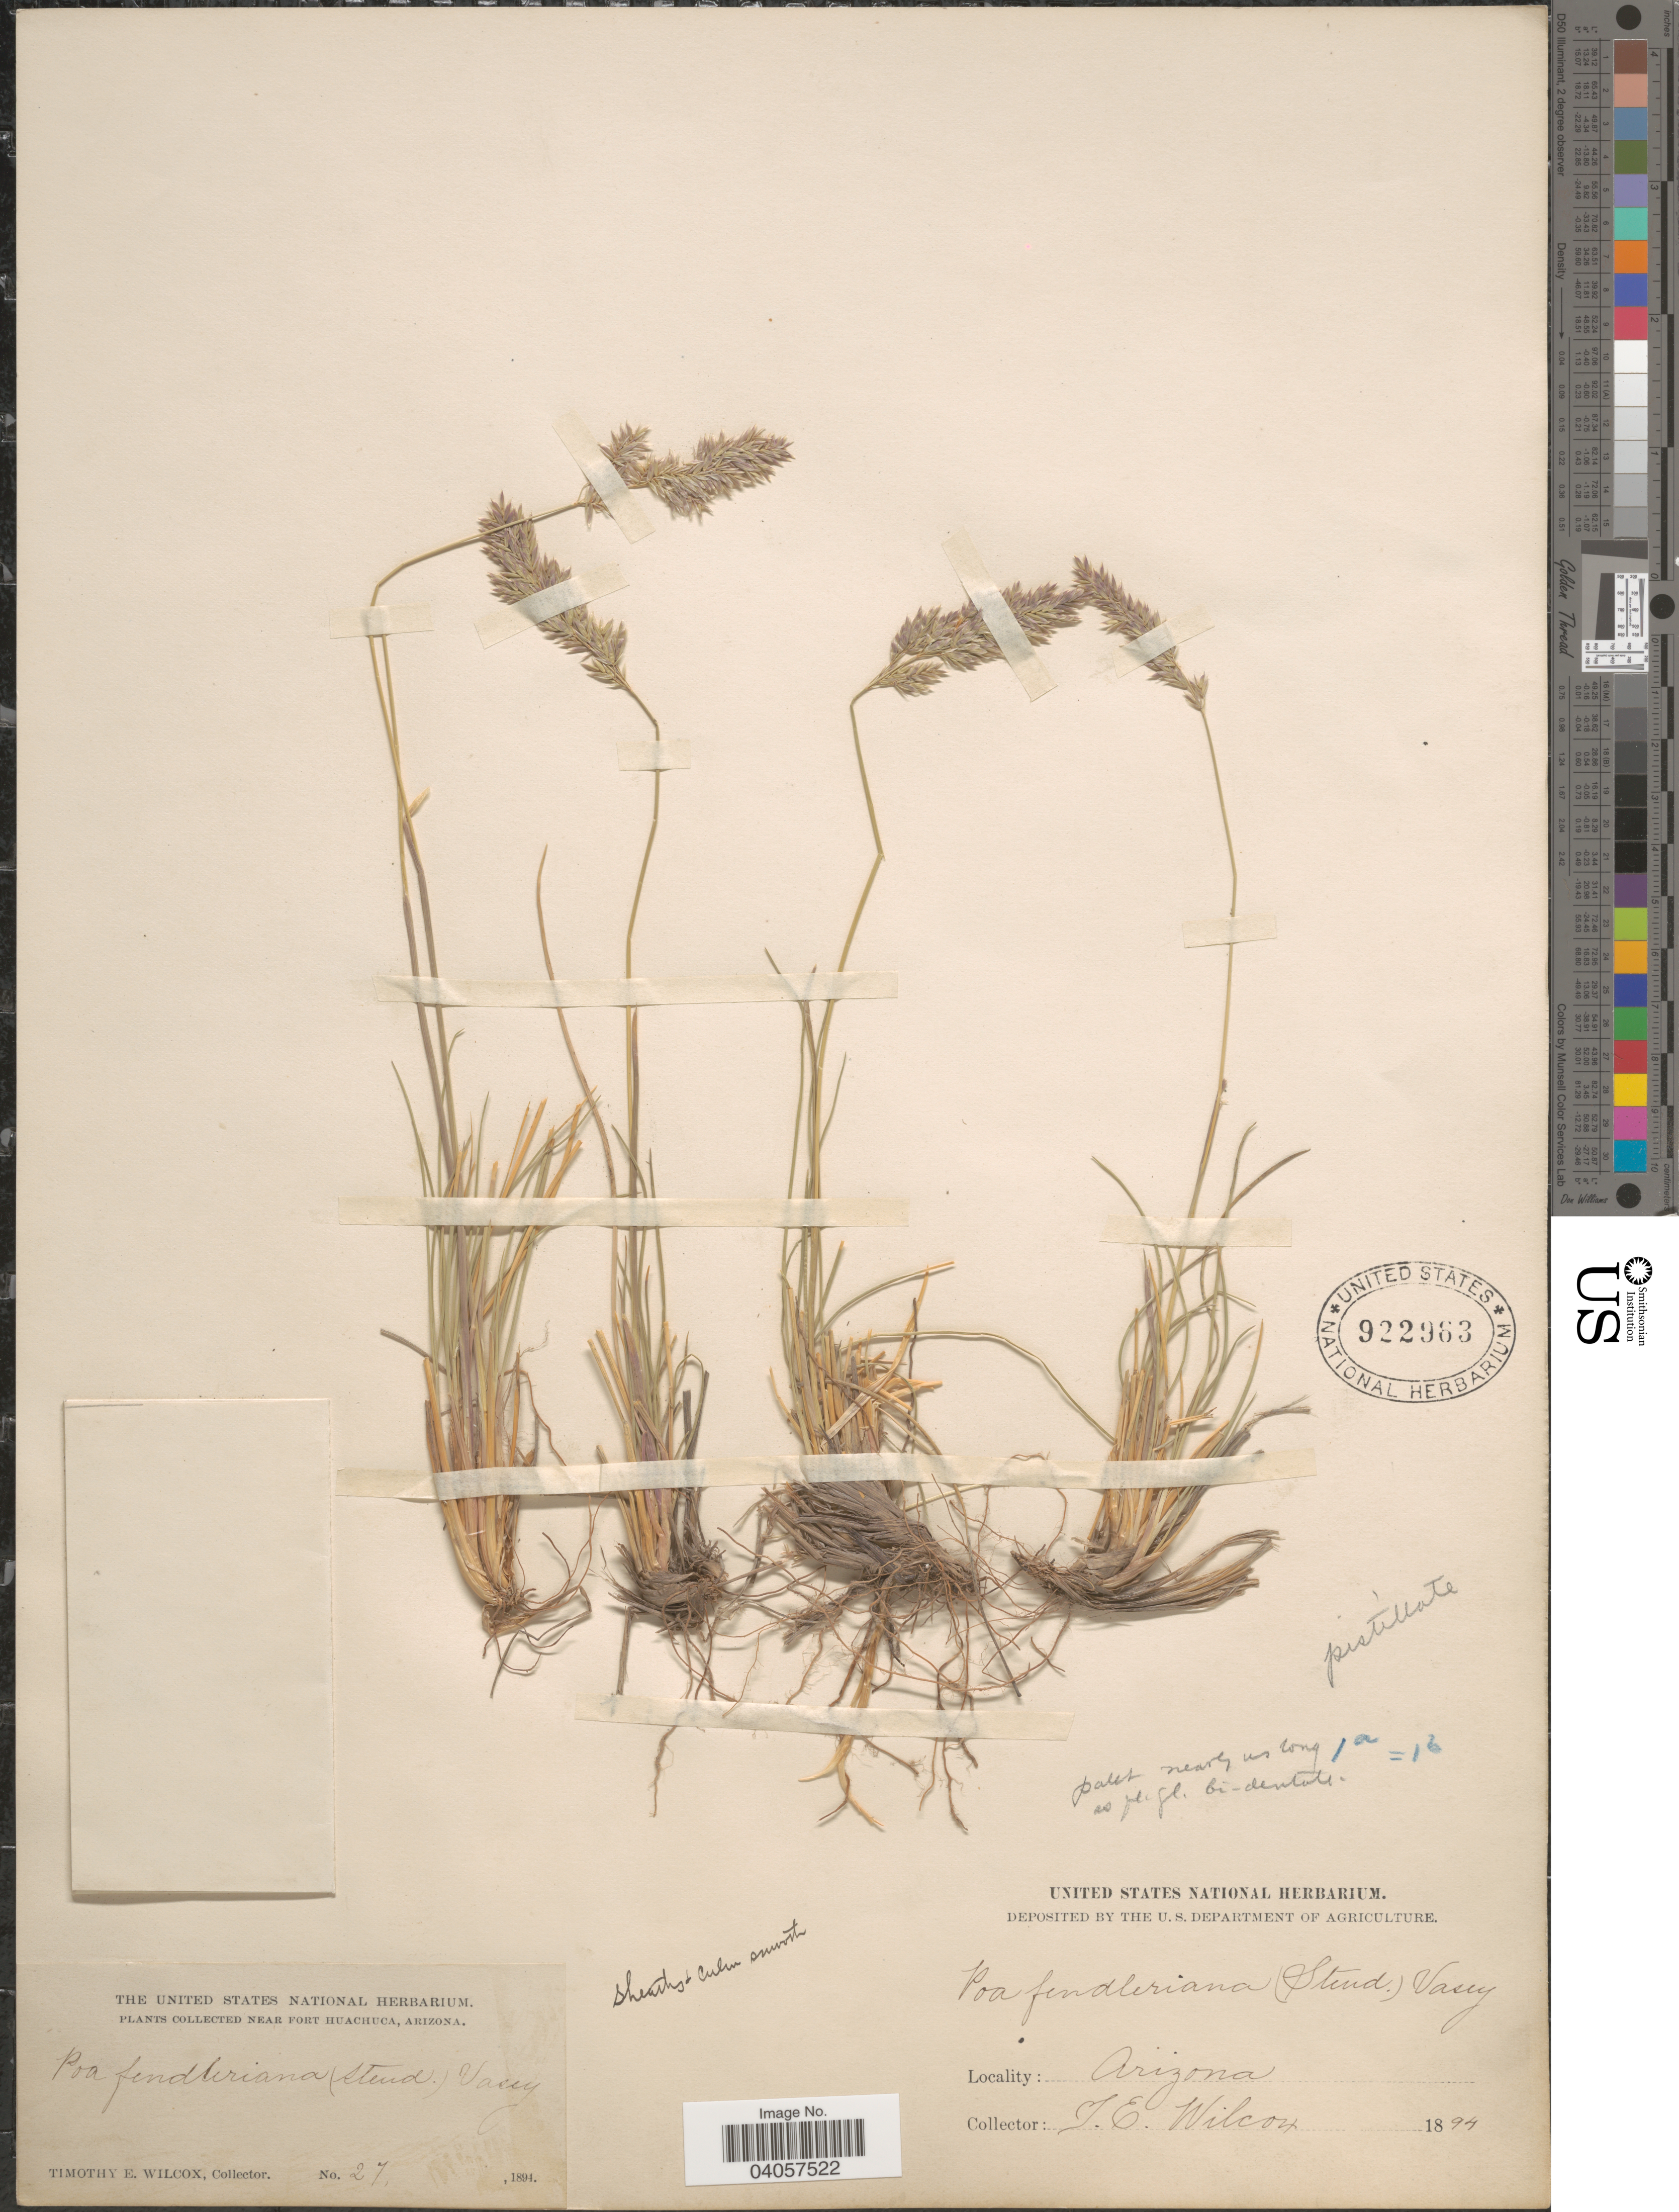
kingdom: Plantae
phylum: Tracheophyta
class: Liliopsida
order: Poales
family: Poaceae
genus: Poa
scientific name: Poa fendleriana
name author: (Steud.) Vasey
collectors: T. E. Wilcox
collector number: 27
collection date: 1894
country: United States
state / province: Arizona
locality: Near Fort Huachuca.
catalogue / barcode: US 922963